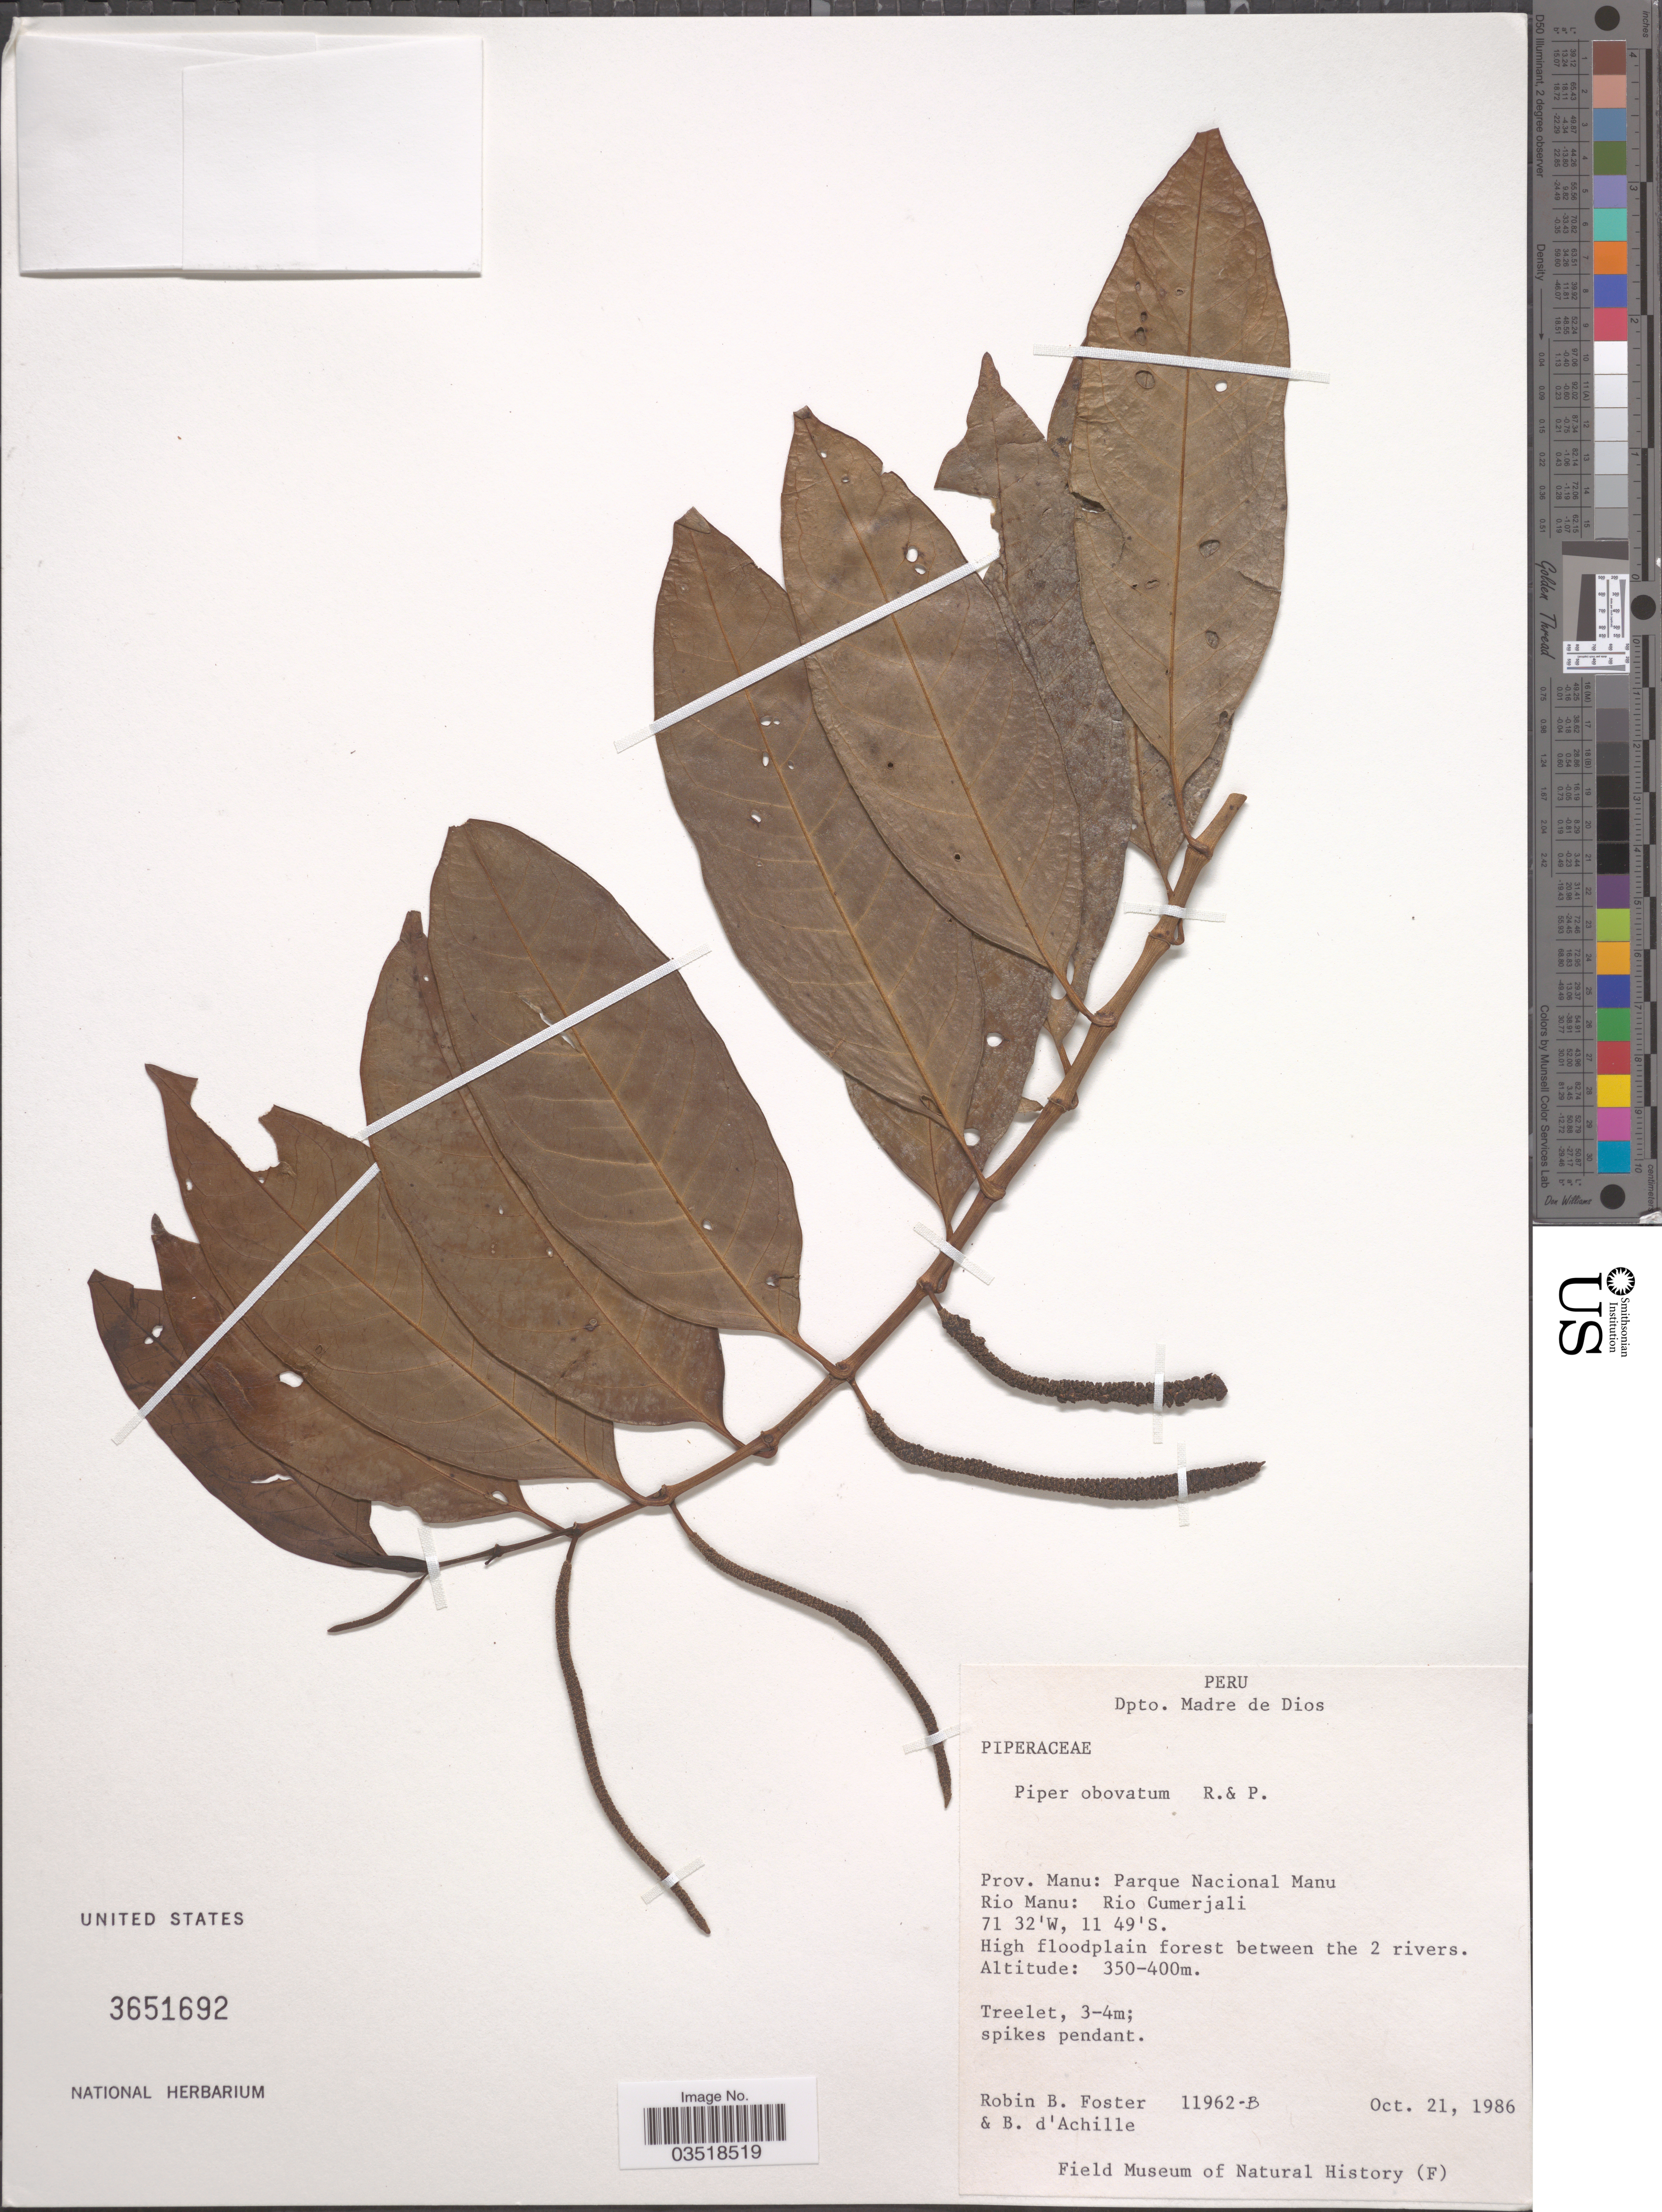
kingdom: Plantae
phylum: Tracheophyta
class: Magnoliopsida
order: Piperales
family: Piperaceae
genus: Piper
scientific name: Piper obovatum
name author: Ruiz & Pav.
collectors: R. B. Foster & B. d'Achille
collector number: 11962-B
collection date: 1986-10-21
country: Peru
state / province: Madre de Dios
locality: Dpto. Madre de Dios. Prov. Manu: Parque Nacional Manu. Rio Manu: Rio Cumerjali.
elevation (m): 350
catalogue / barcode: US 3651692